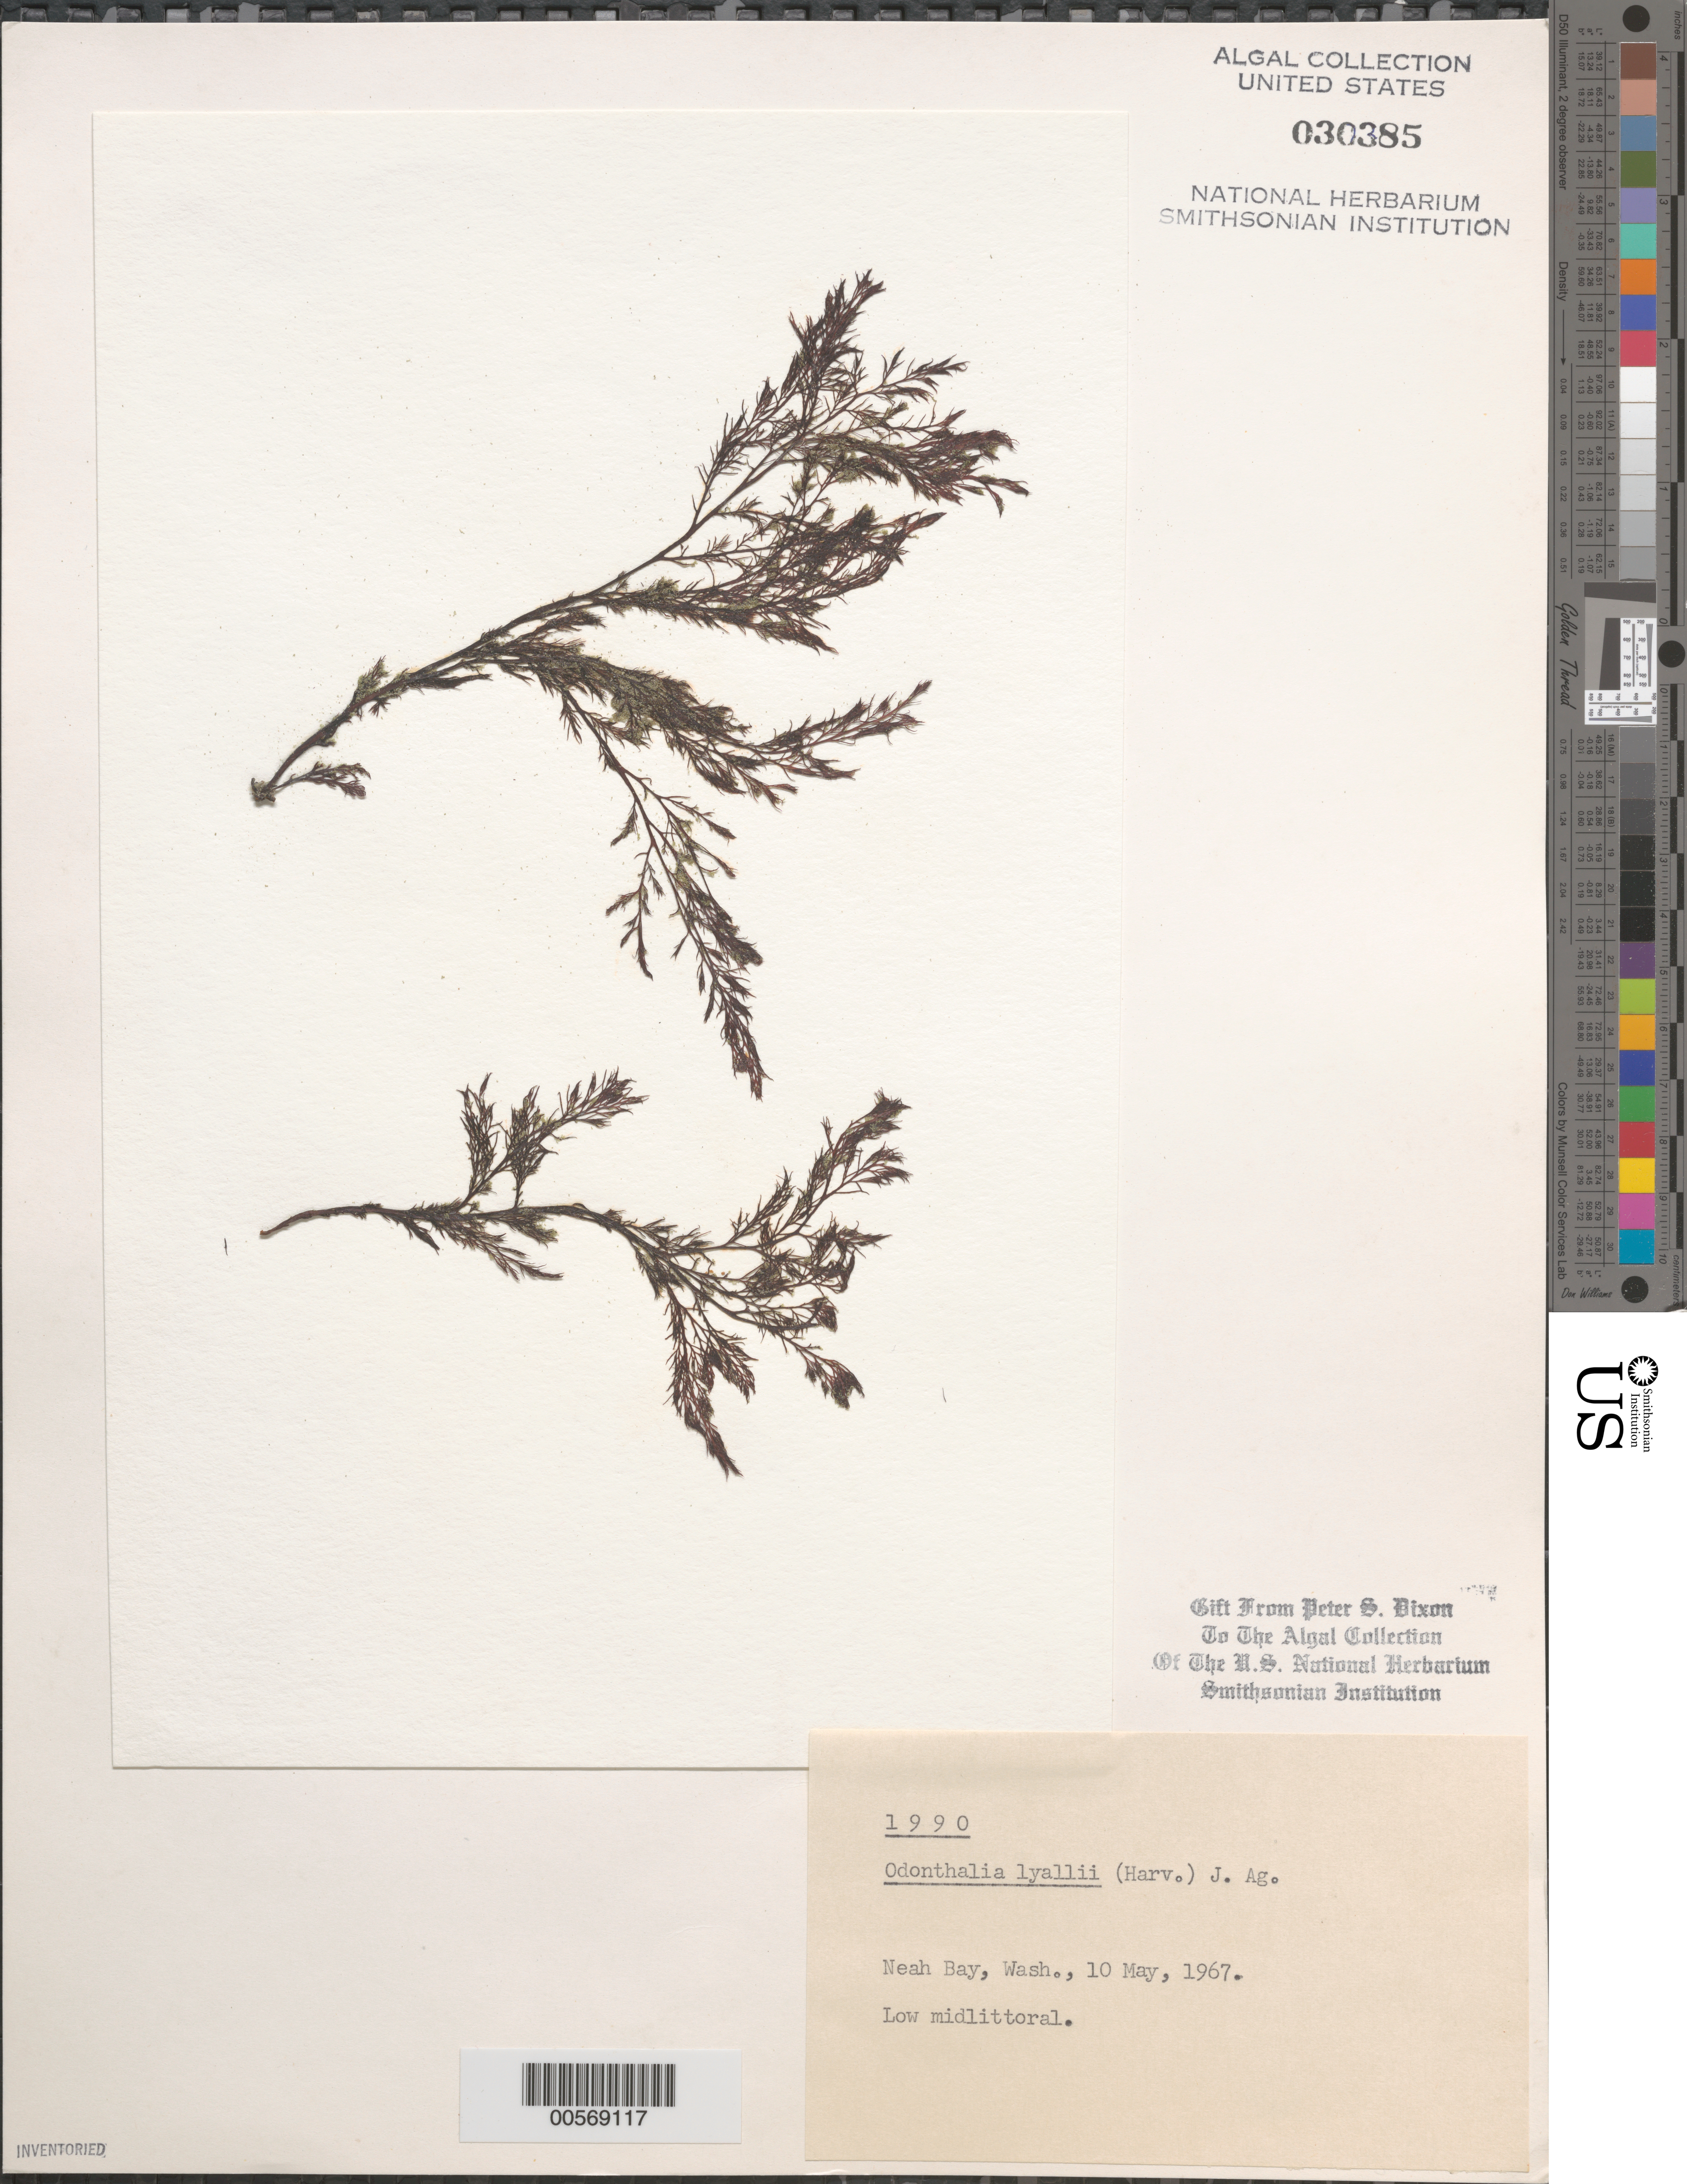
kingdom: Plantae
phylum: Rhodophyta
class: Florideophyceae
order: Ceramiales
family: Rhodomelaceae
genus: Odonthalia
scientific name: Odonthalia lyallii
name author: (Harv.) J. Agardh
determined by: Dixon, P. S.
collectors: P. S. Dixon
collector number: PSD 1990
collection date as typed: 10 May 1967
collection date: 1967-05-10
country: United States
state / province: Washington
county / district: Clallam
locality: Neah Bay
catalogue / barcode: US 30385